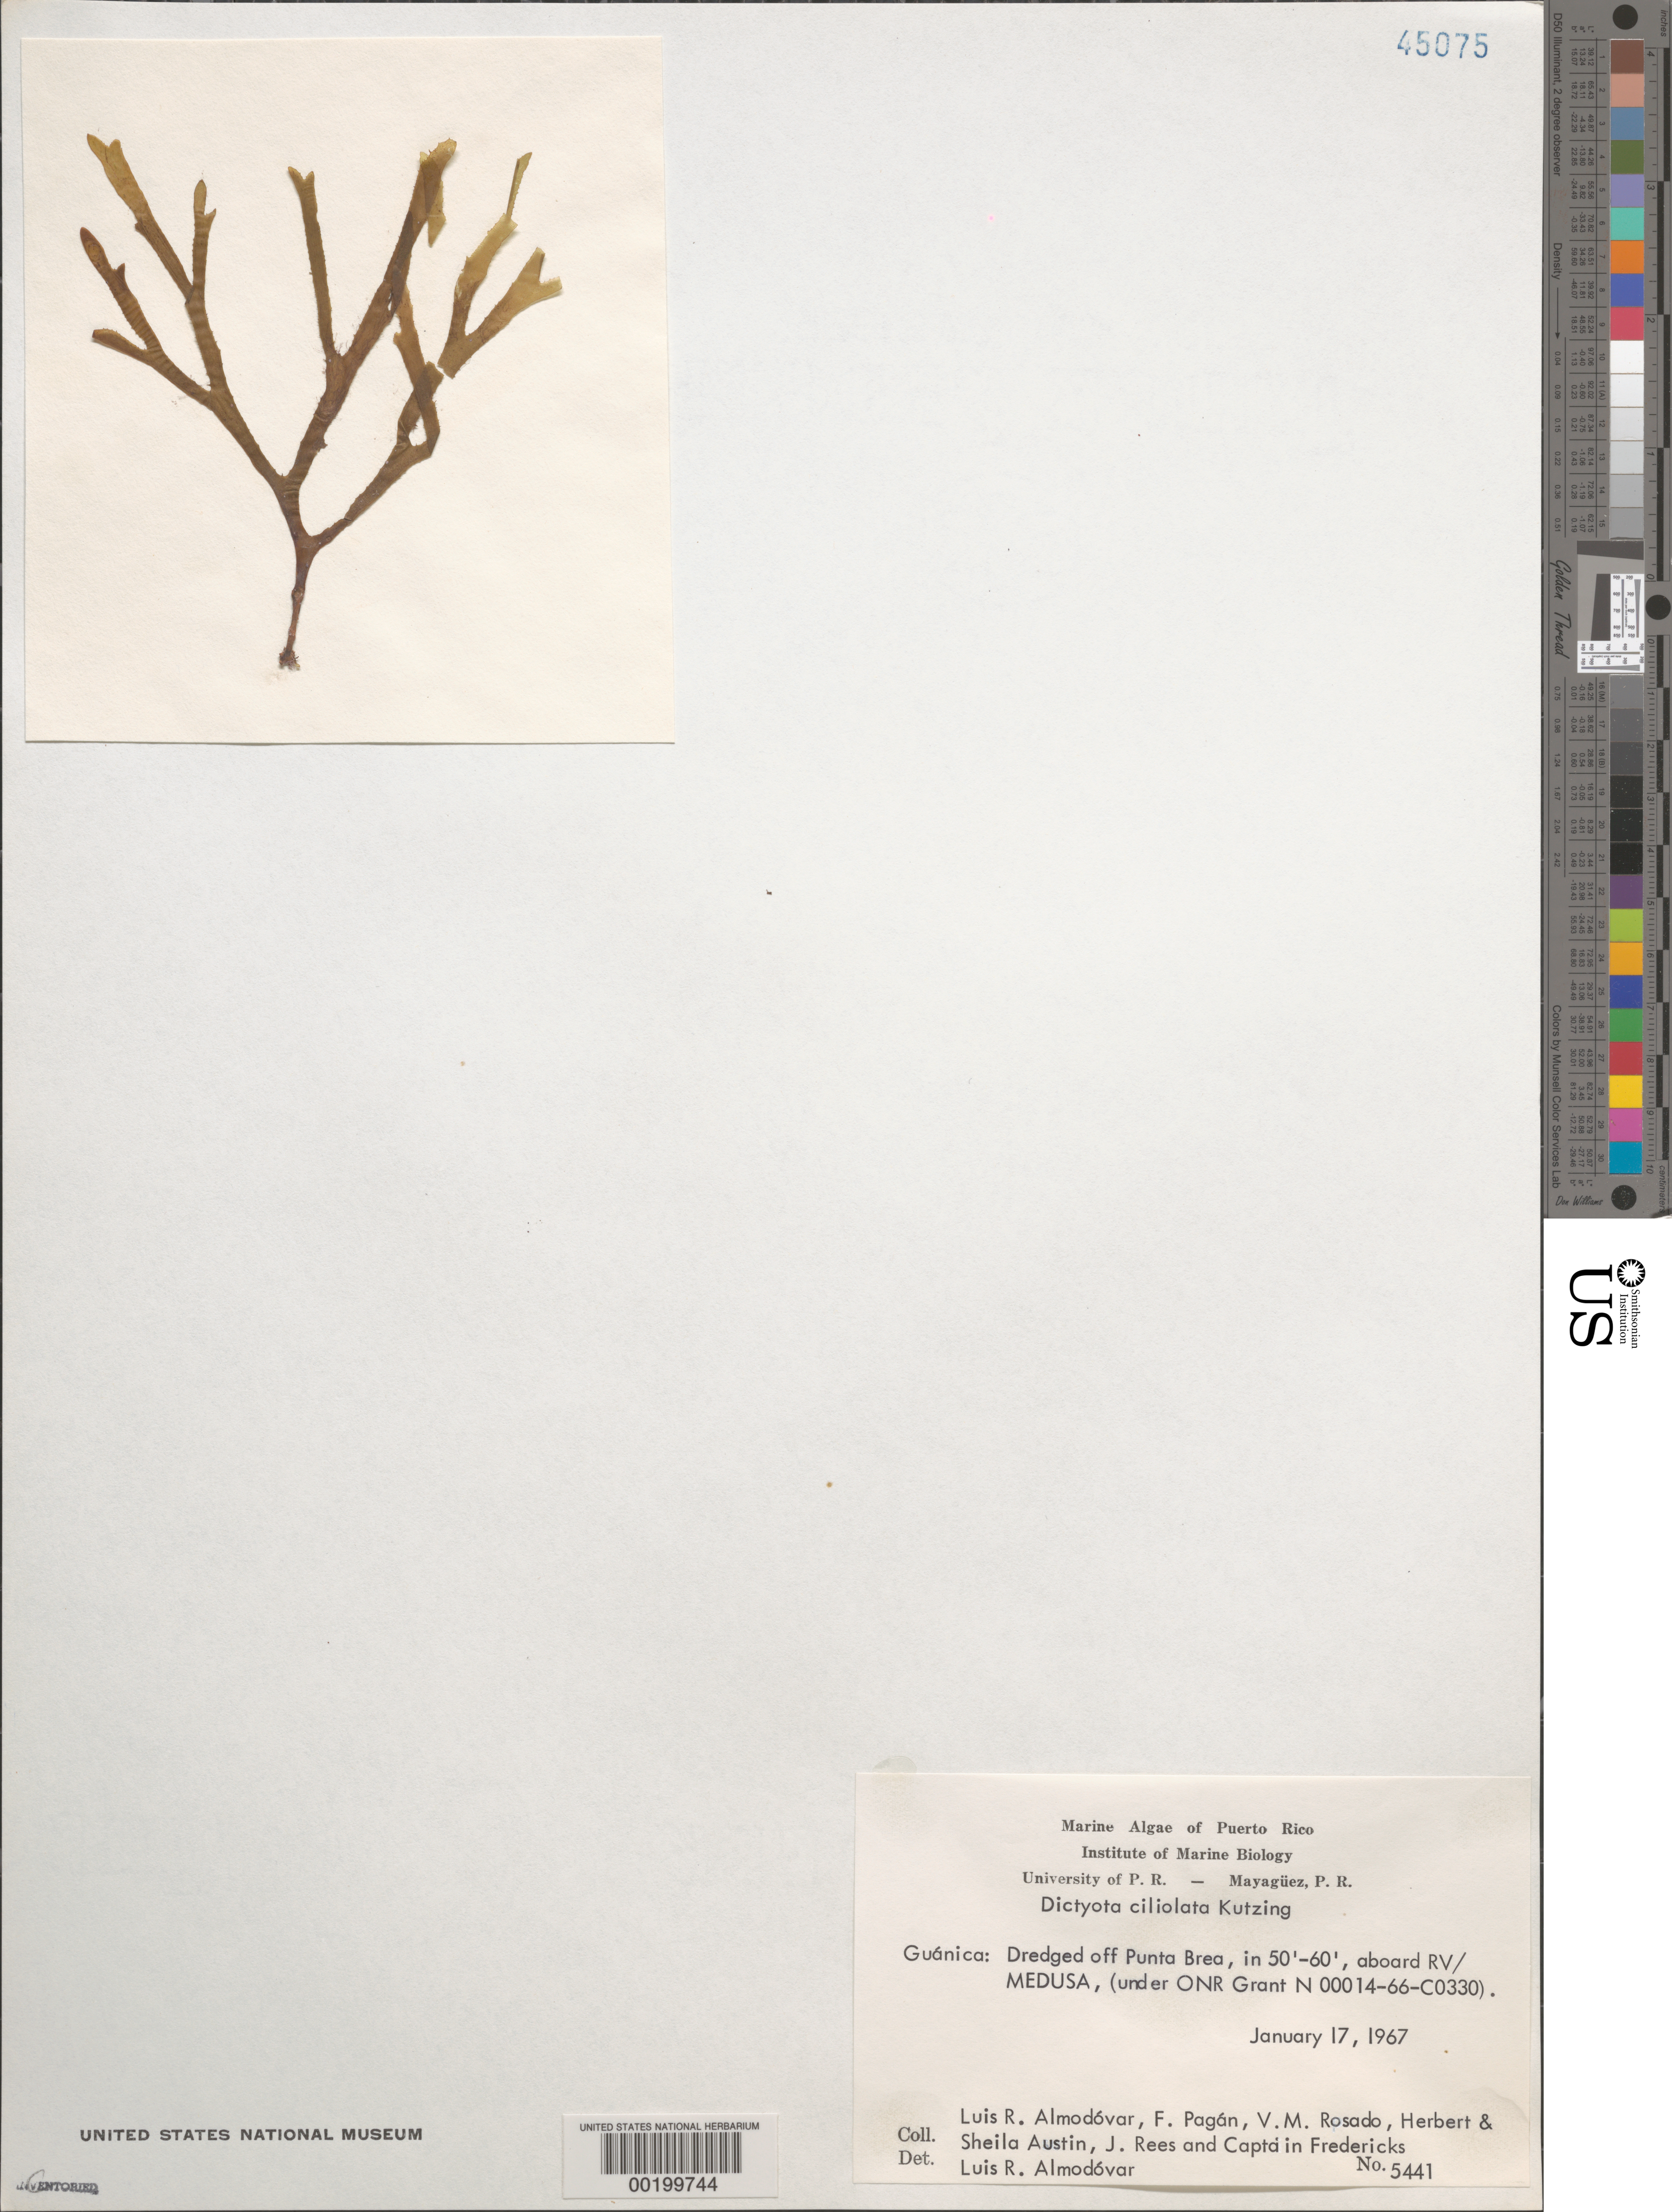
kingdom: Chromista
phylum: Ochrophyta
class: Phaeophyceae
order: Dictyotales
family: Dictyotaceae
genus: Dictyota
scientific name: Dictyota ciliolata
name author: Sond. ex Kütz.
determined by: Almodovar, L. R.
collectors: L. Almodovar, F. Pagan, V. Rosado, H. Austin, S. Austin, J. Rees & C. Fredericks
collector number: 5441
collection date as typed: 17 Jan 1967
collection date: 1967-01-17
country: Puerto Rico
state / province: Guanica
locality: Off Punta Brea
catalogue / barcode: US 45075